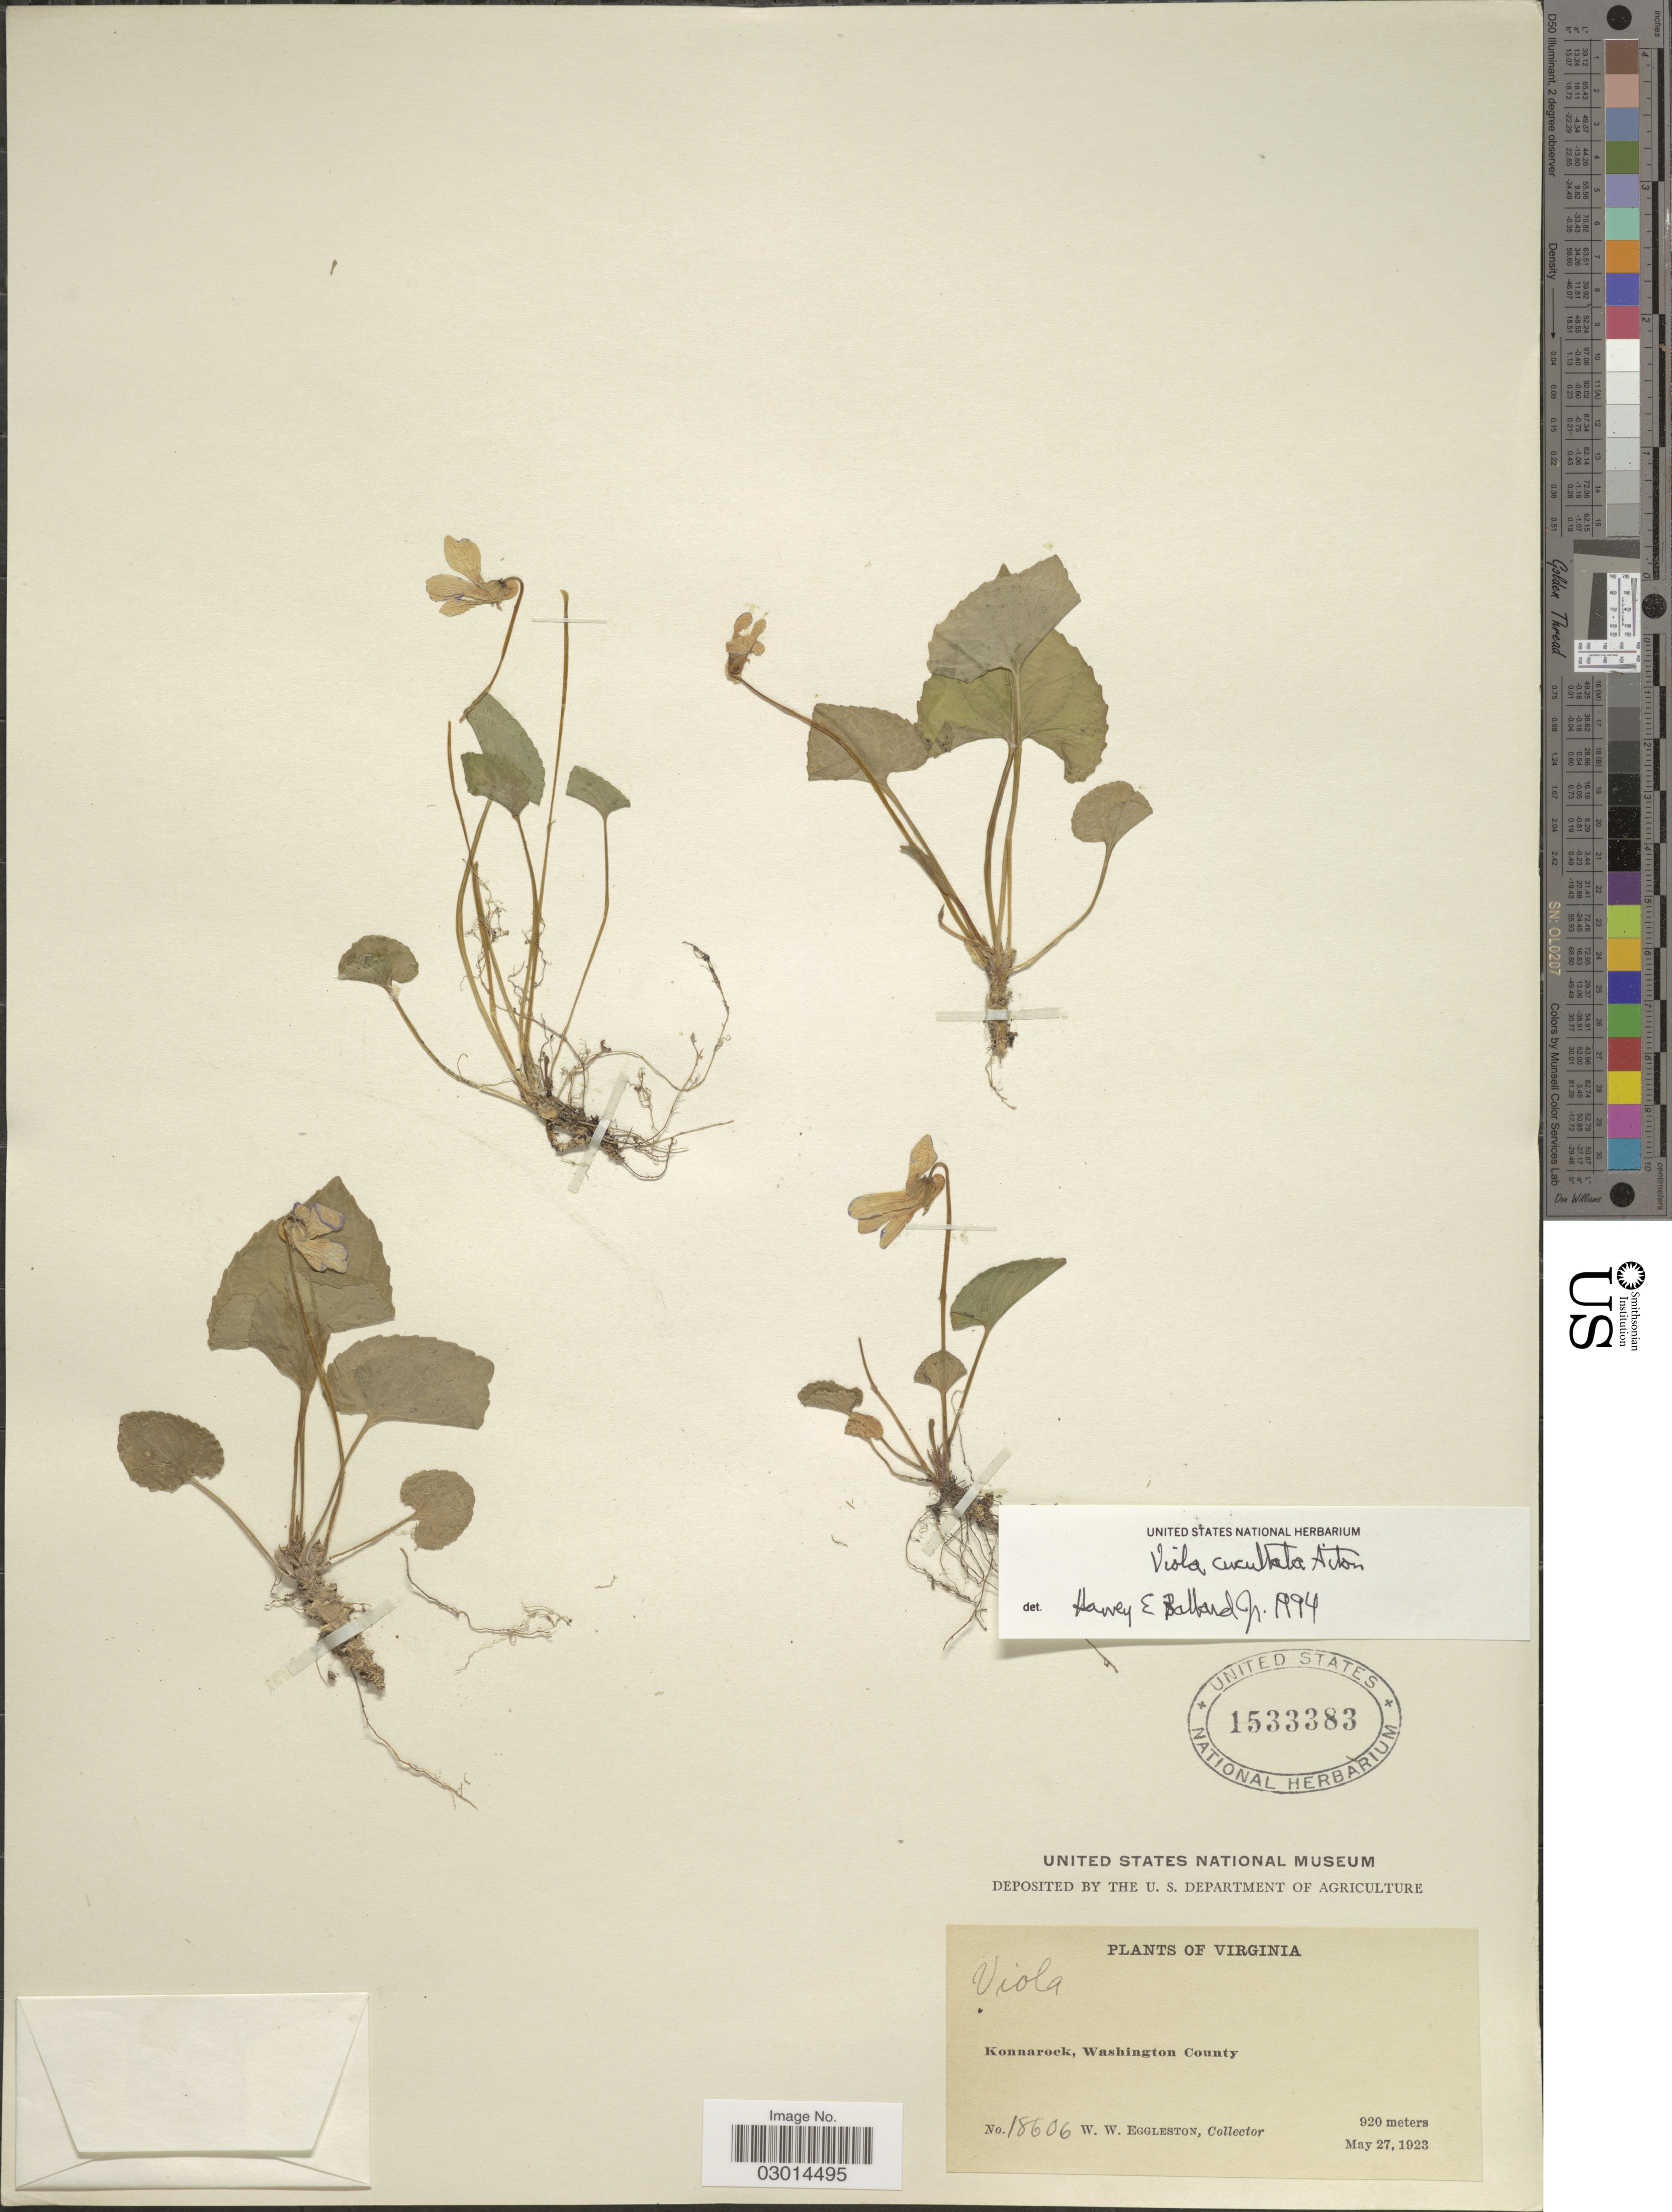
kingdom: Plantae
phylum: Tracheophyta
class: Magnoliopsida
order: Malpighiales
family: Violaceae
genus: Viola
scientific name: Viola cucullata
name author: Aiton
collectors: W. W. Eggleston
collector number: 18606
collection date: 1923-05-27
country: United States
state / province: Virginia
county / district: Washington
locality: Konnarock, Washington County.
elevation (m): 920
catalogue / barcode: US 1533383